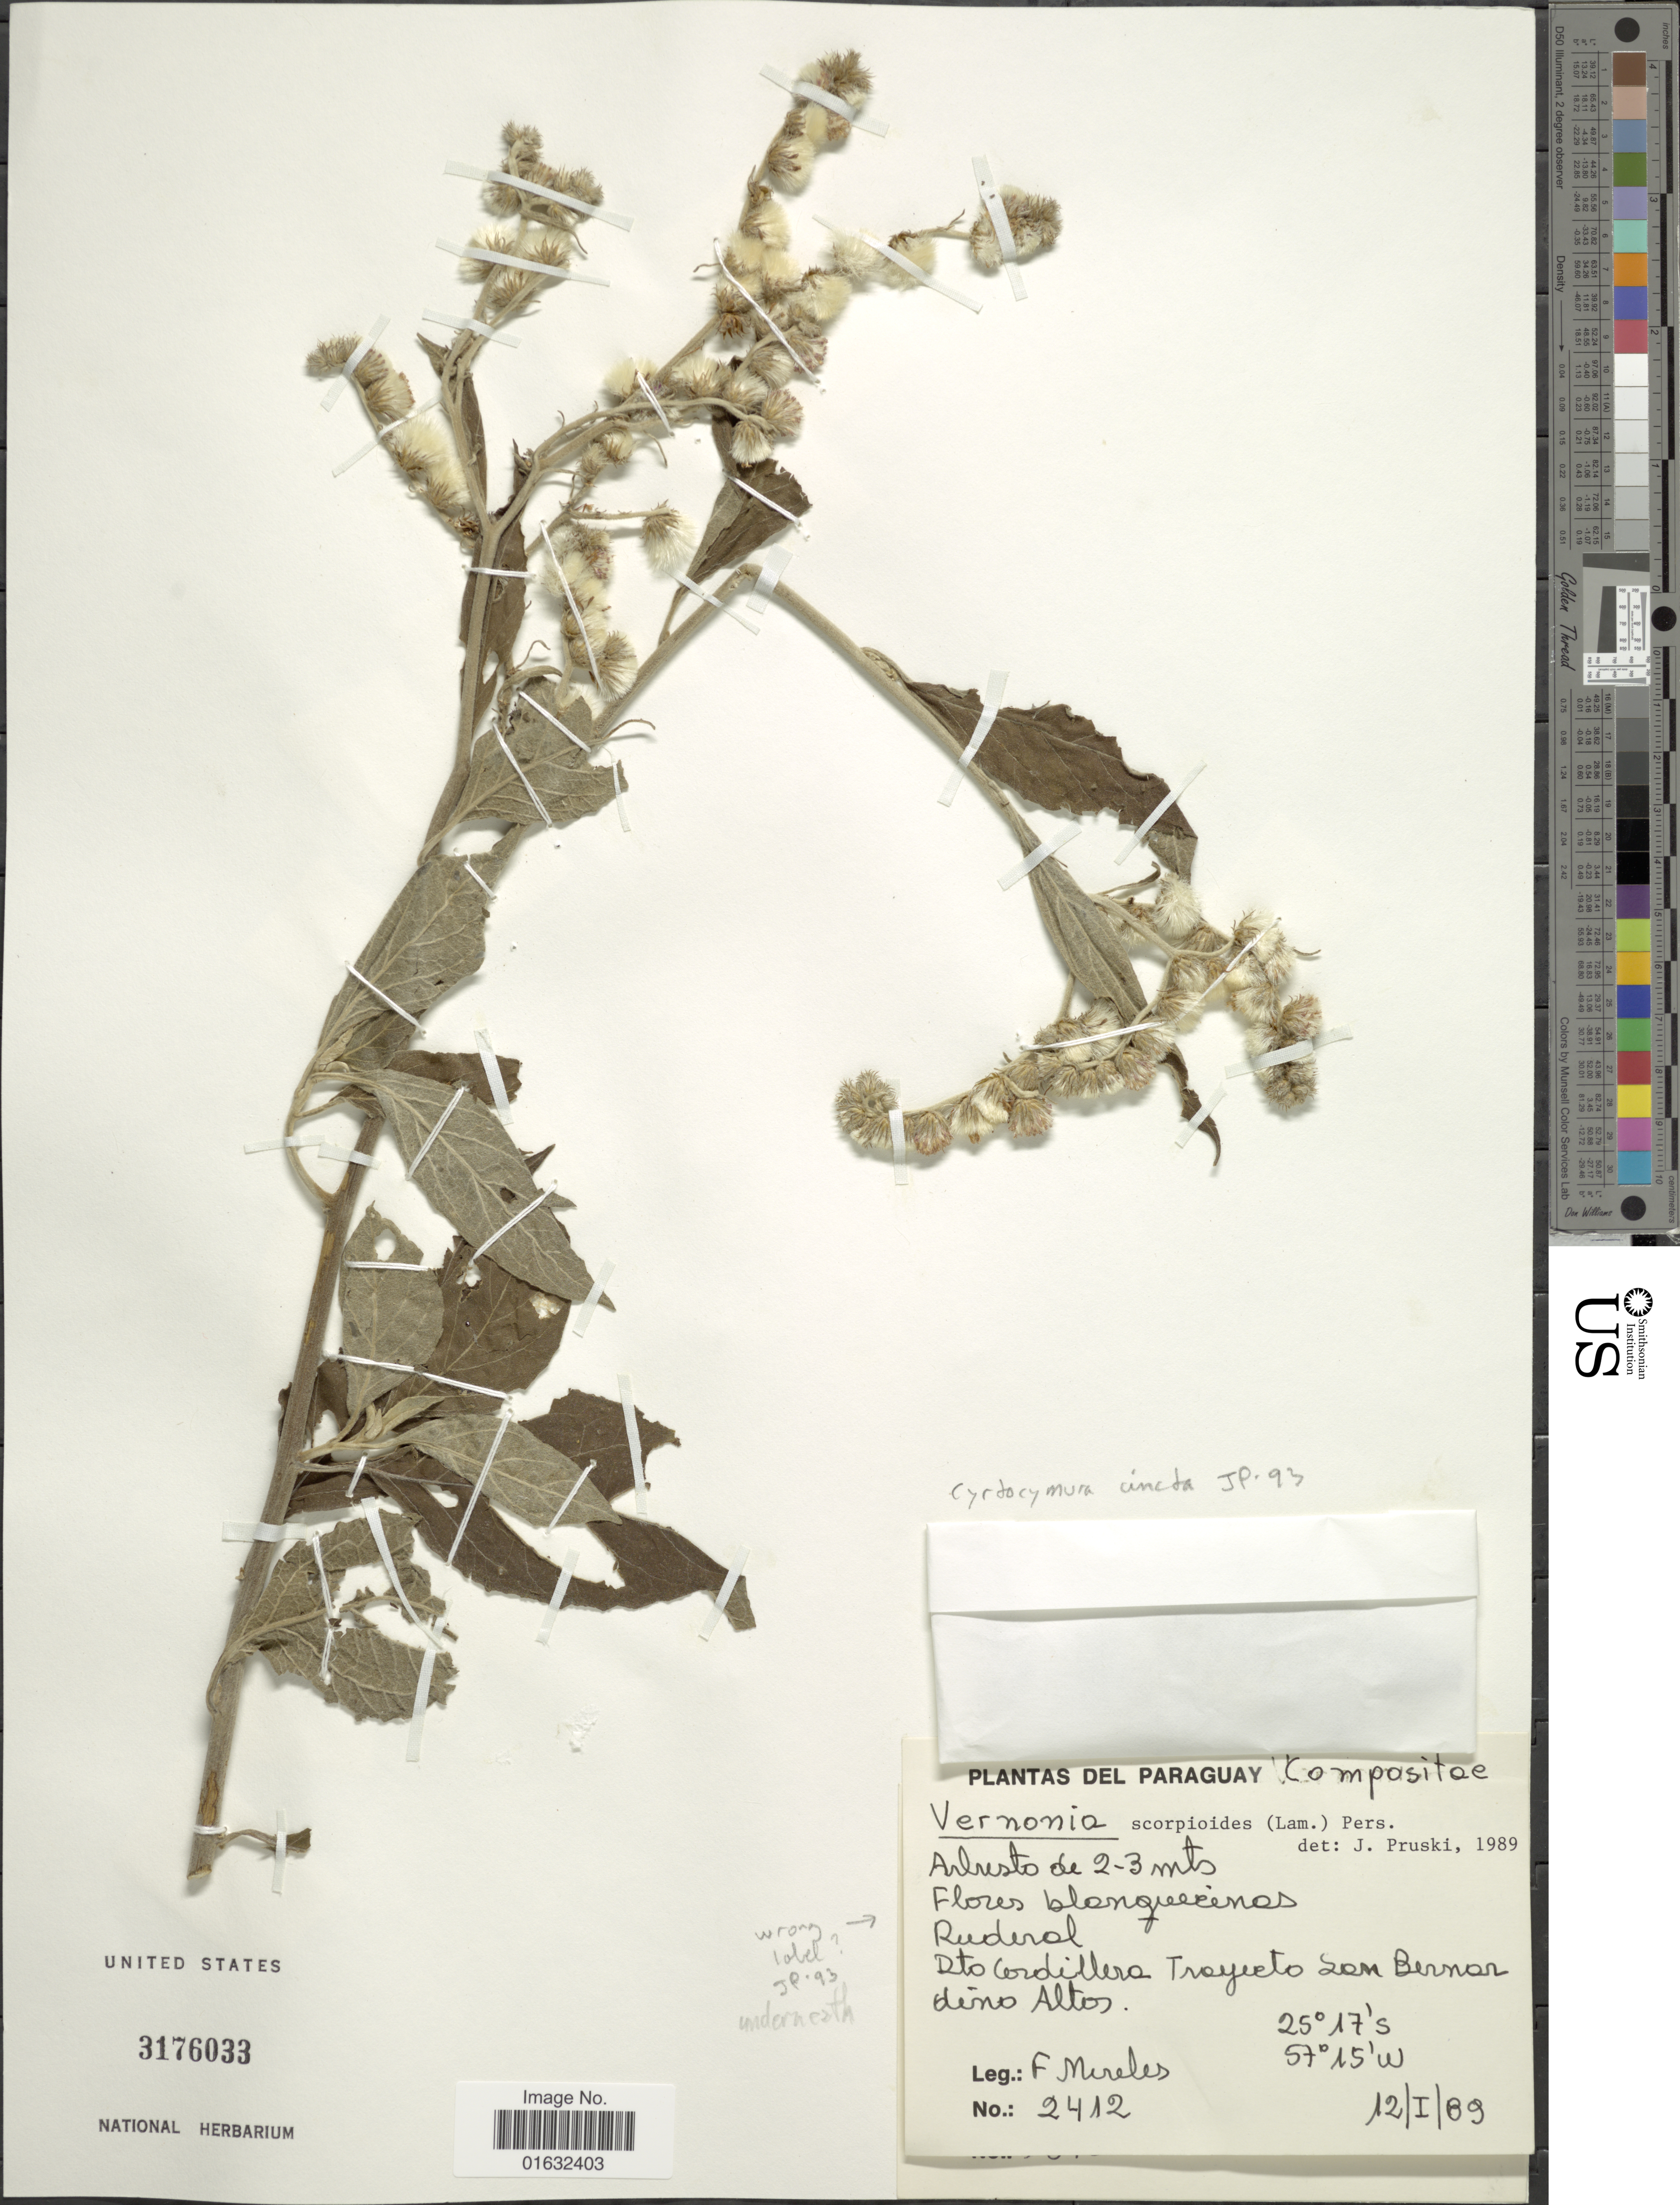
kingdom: Plantae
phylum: Tracheophyta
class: Magnoliopsida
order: Asterales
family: Asteraceae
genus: Cyrtocymura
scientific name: Cyrtocymura cincta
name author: (Griseb.) H. Rob.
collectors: F. Mereles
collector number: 2412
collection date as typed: Transcribed d/m/y: 12/1/89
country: Paraguay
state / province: Cordillera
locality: Dto. Cordillera Trayecto San Bernardino Altos.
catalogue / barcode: US 2176033